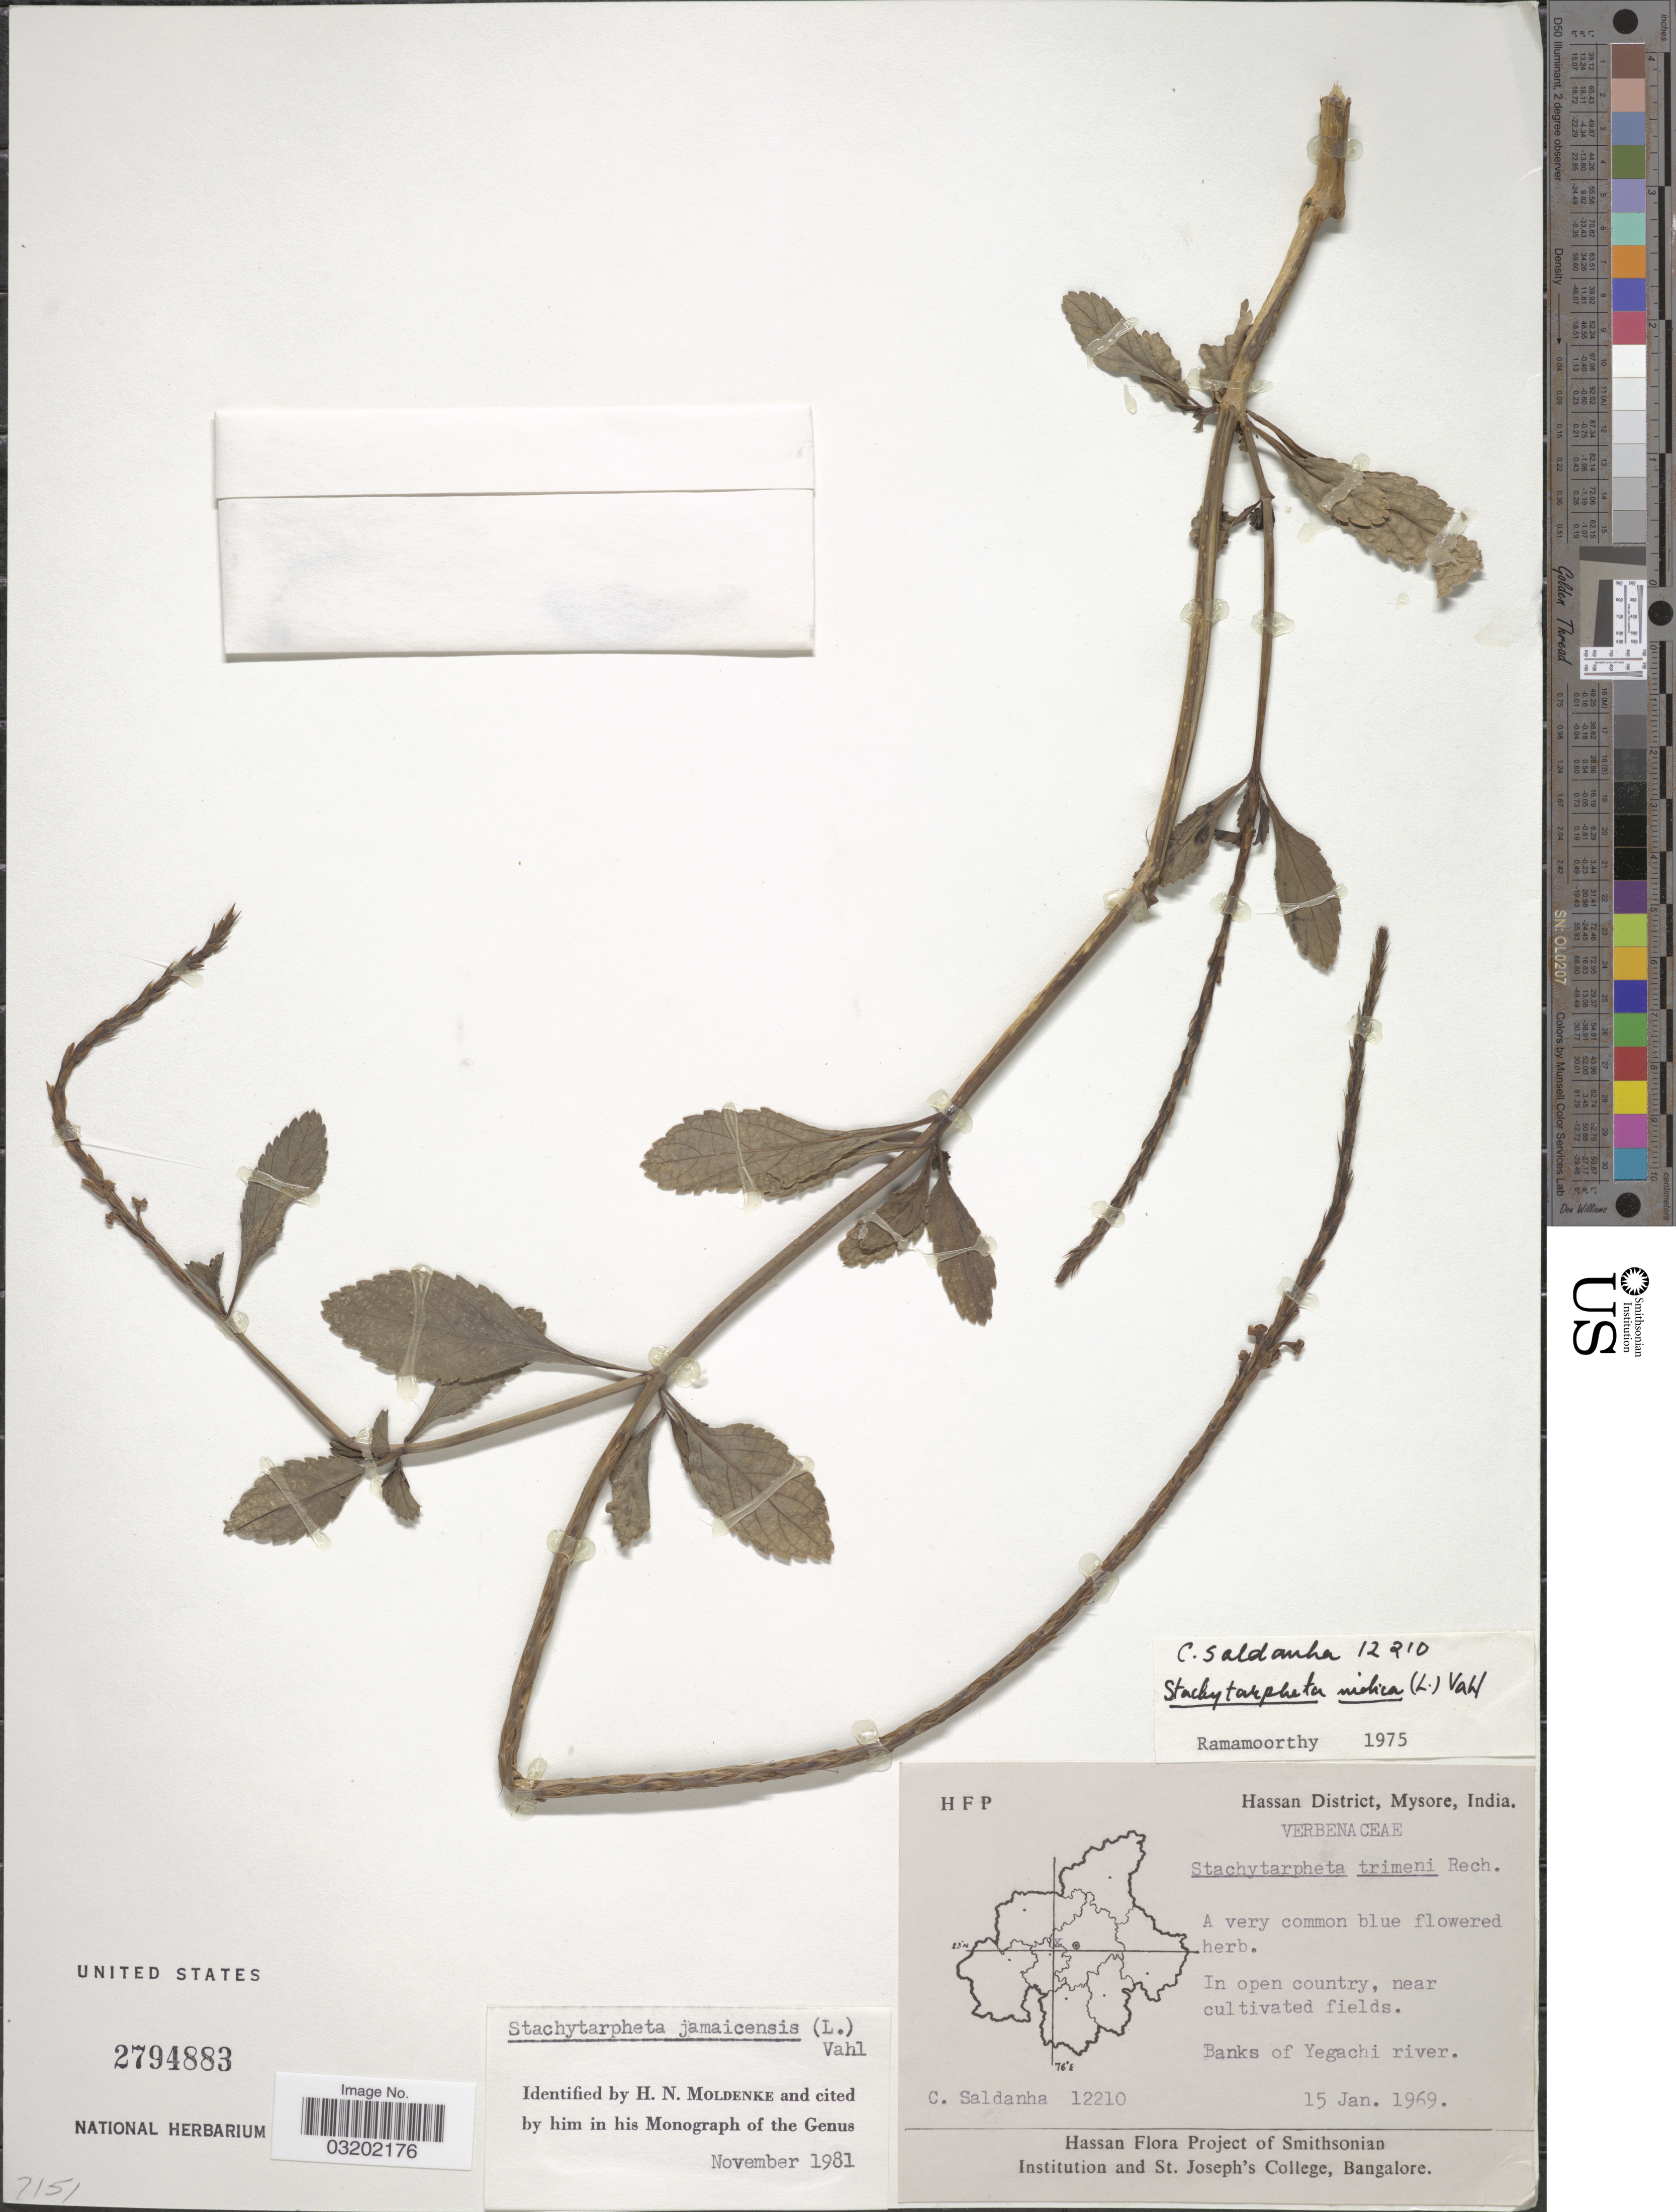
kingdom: Plantae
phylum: Tracheophyta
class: Magnoliopsida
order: Lamiales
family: Verbenaceae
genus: Stachytarpheta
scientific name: Stachytarpheta jamaicensis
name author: (L.) Vahl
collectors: C. Saldanha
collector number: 12210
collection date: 1969-01-15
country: India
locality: Hassan District, Mysore. Banks of Yegachi river.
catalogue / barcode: US 2794883